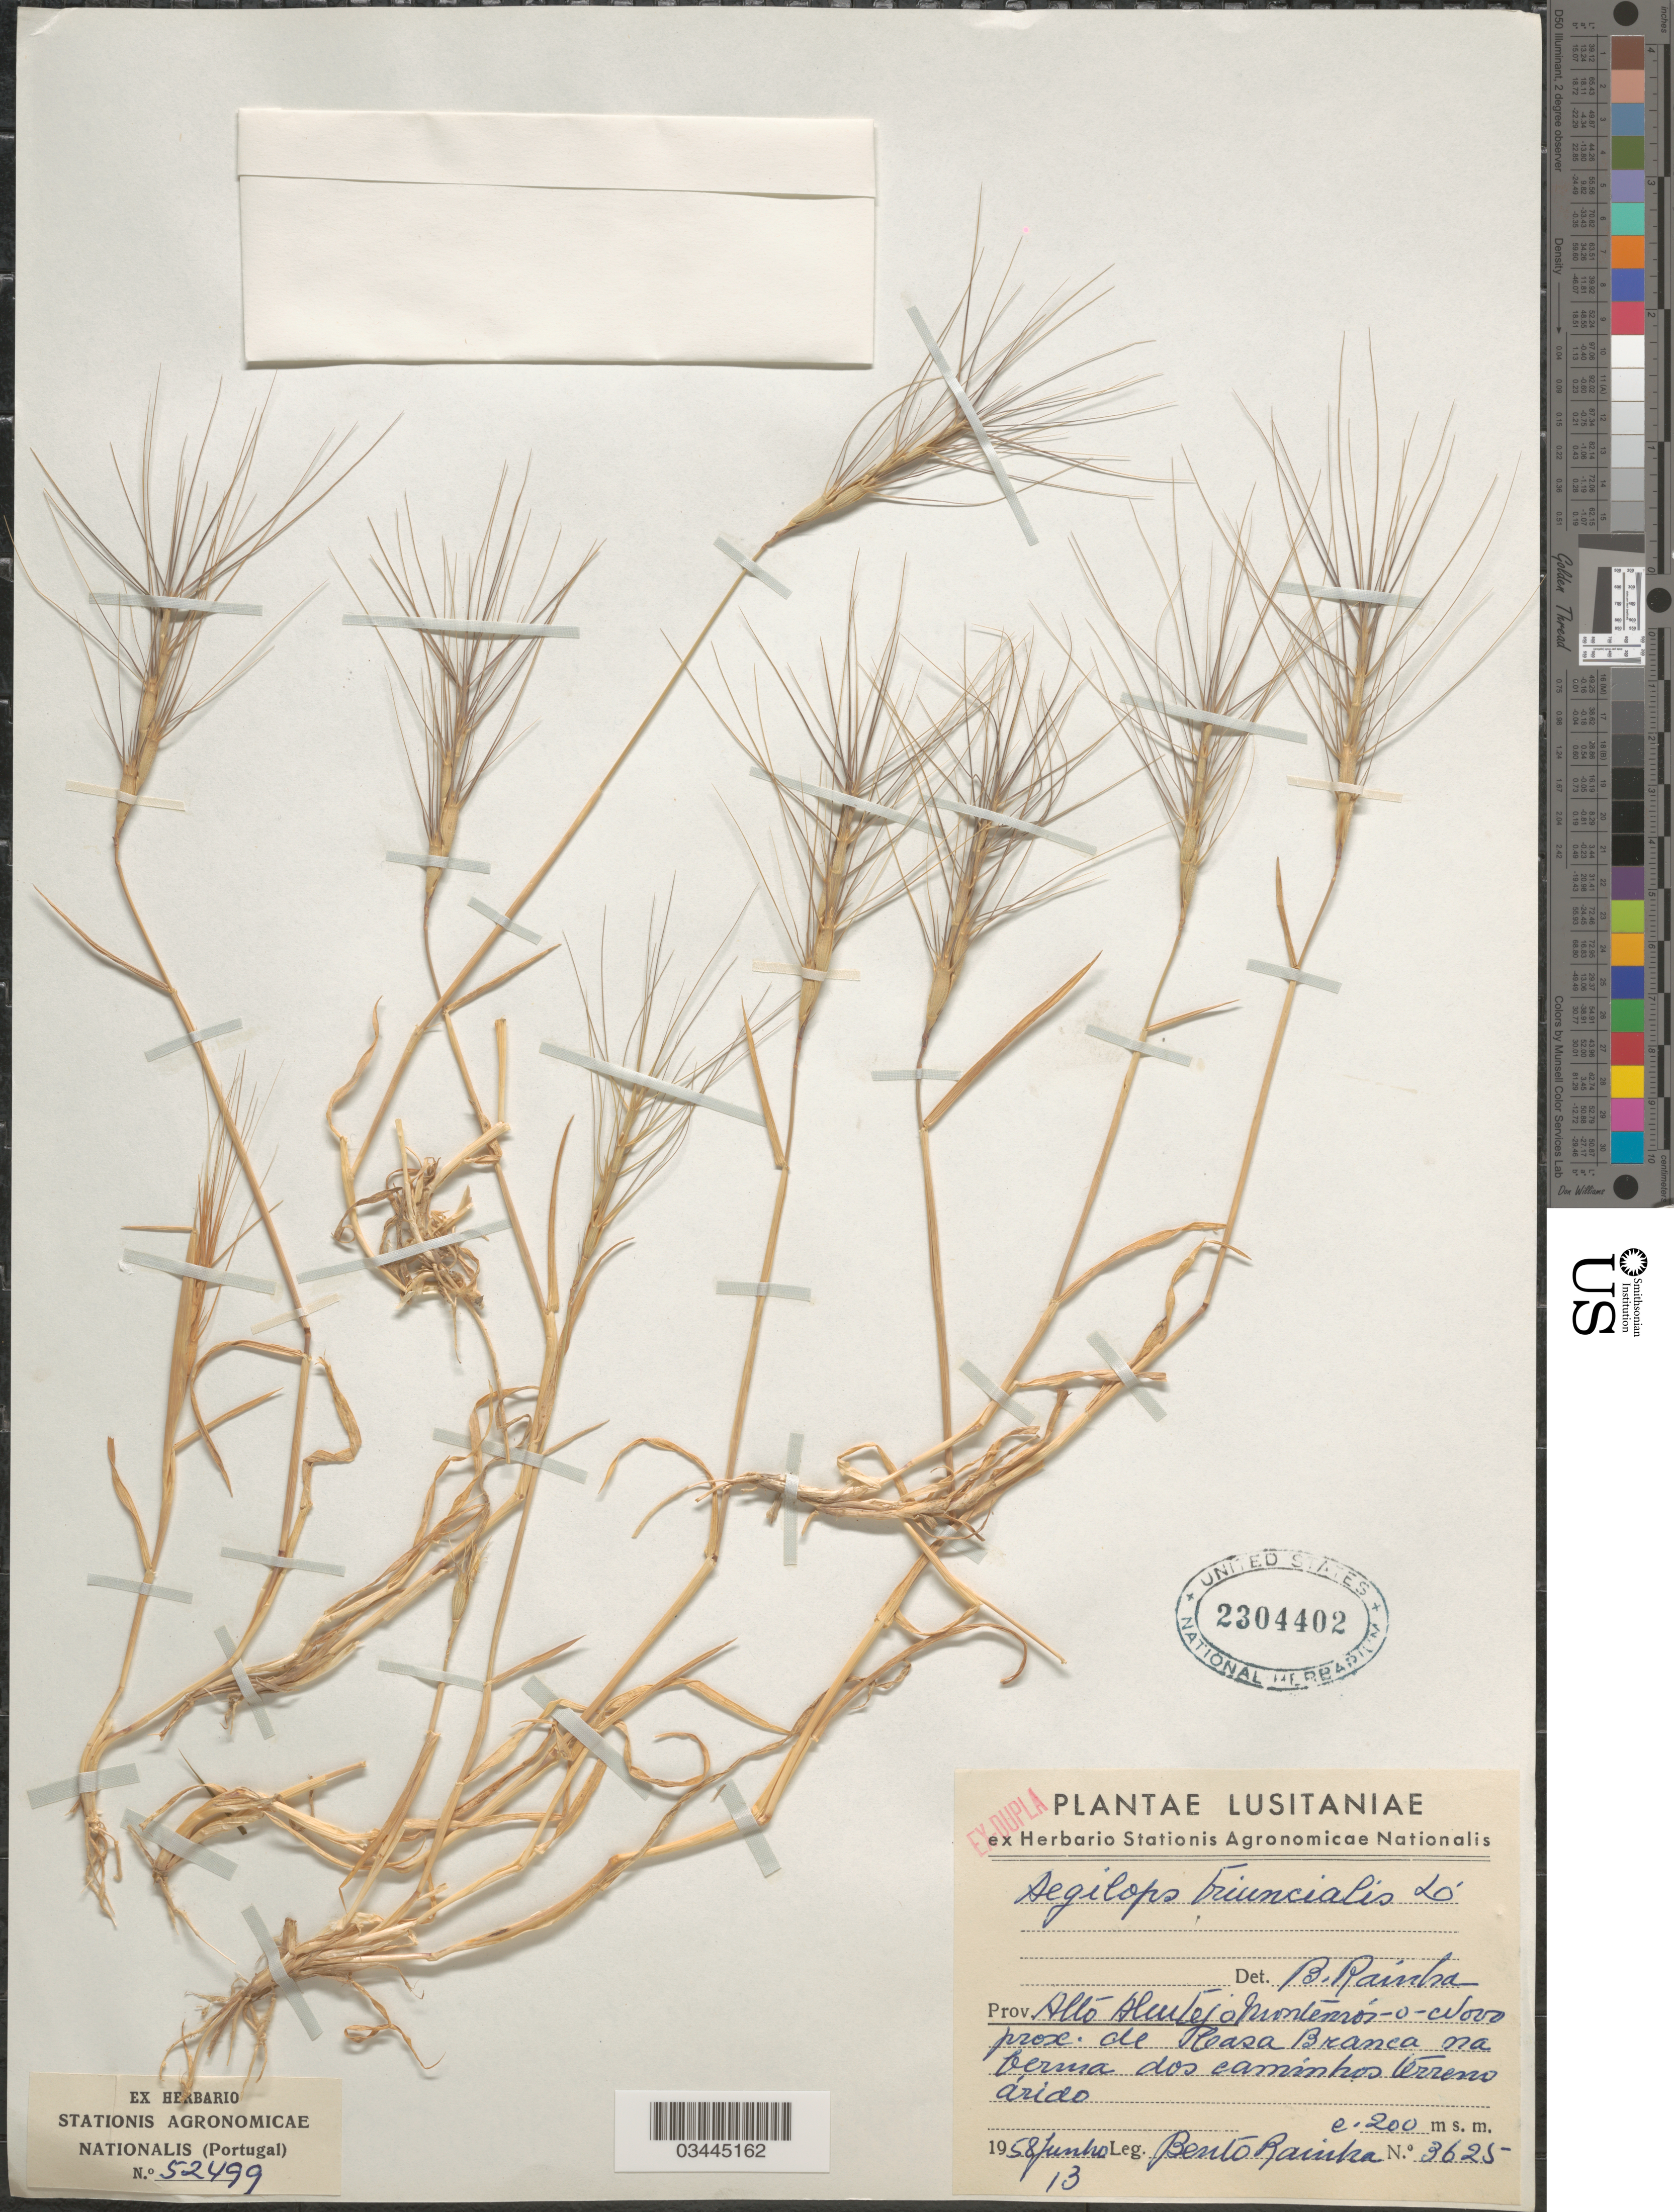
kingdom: Plantae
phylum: Tracheophyta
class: Liliopsida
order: Poales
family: Poaceae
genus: Aegilops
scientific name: Aegilops triuncialis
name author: L.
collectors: B. Rainha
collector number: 3625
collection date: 1958-06-13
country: Portugal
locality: Lusitaniae. Prov. Alto Alentejo monterros-o-woo [interpreted] prox. De Plasa [interpreted] Branca na berma dos caminhos terreno arido.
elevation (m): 200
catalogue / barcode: US 2304402